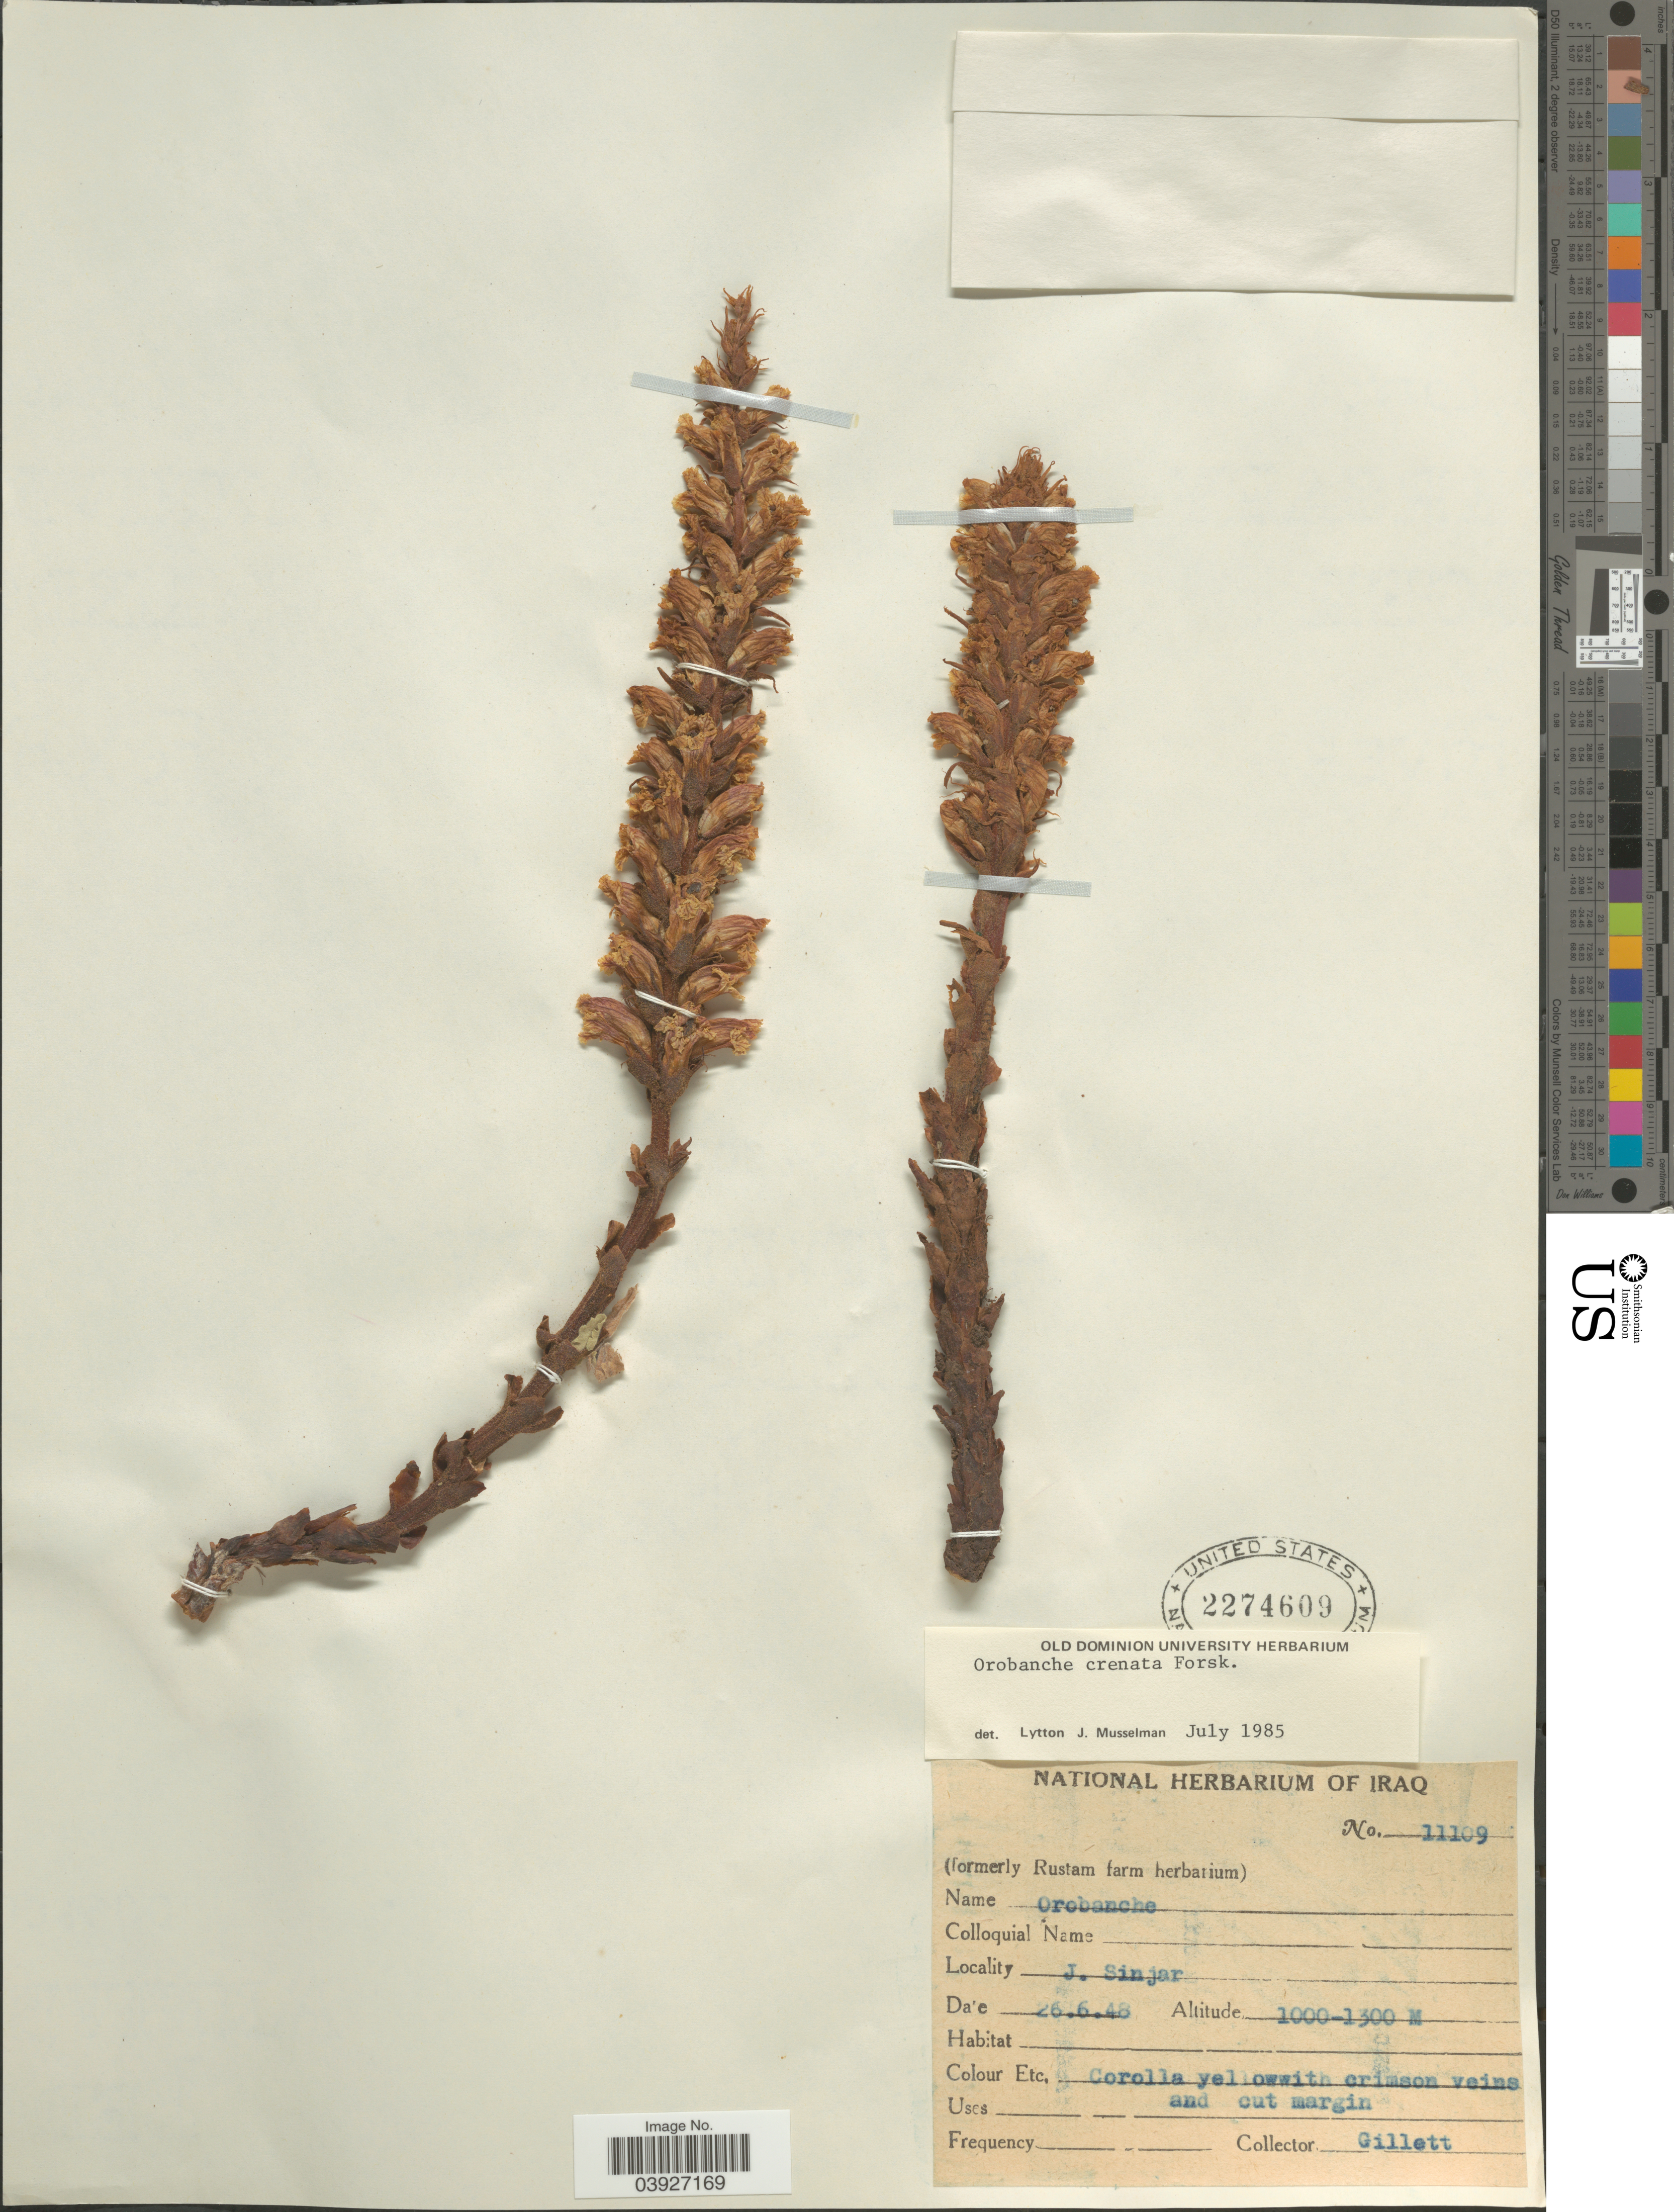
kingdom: Plantae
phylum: Tracheophyta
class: Magnoliopsida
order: Lamiales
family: Orobanchaceae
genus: Orobanche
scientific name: Orobanche cernua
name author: Vell.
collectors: Gillett, --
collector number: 11109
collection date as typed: Transcribed d/m/y: 26/6/48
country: Iraq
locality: J. Sinjar.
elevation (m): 1000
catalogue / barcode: US 2274609